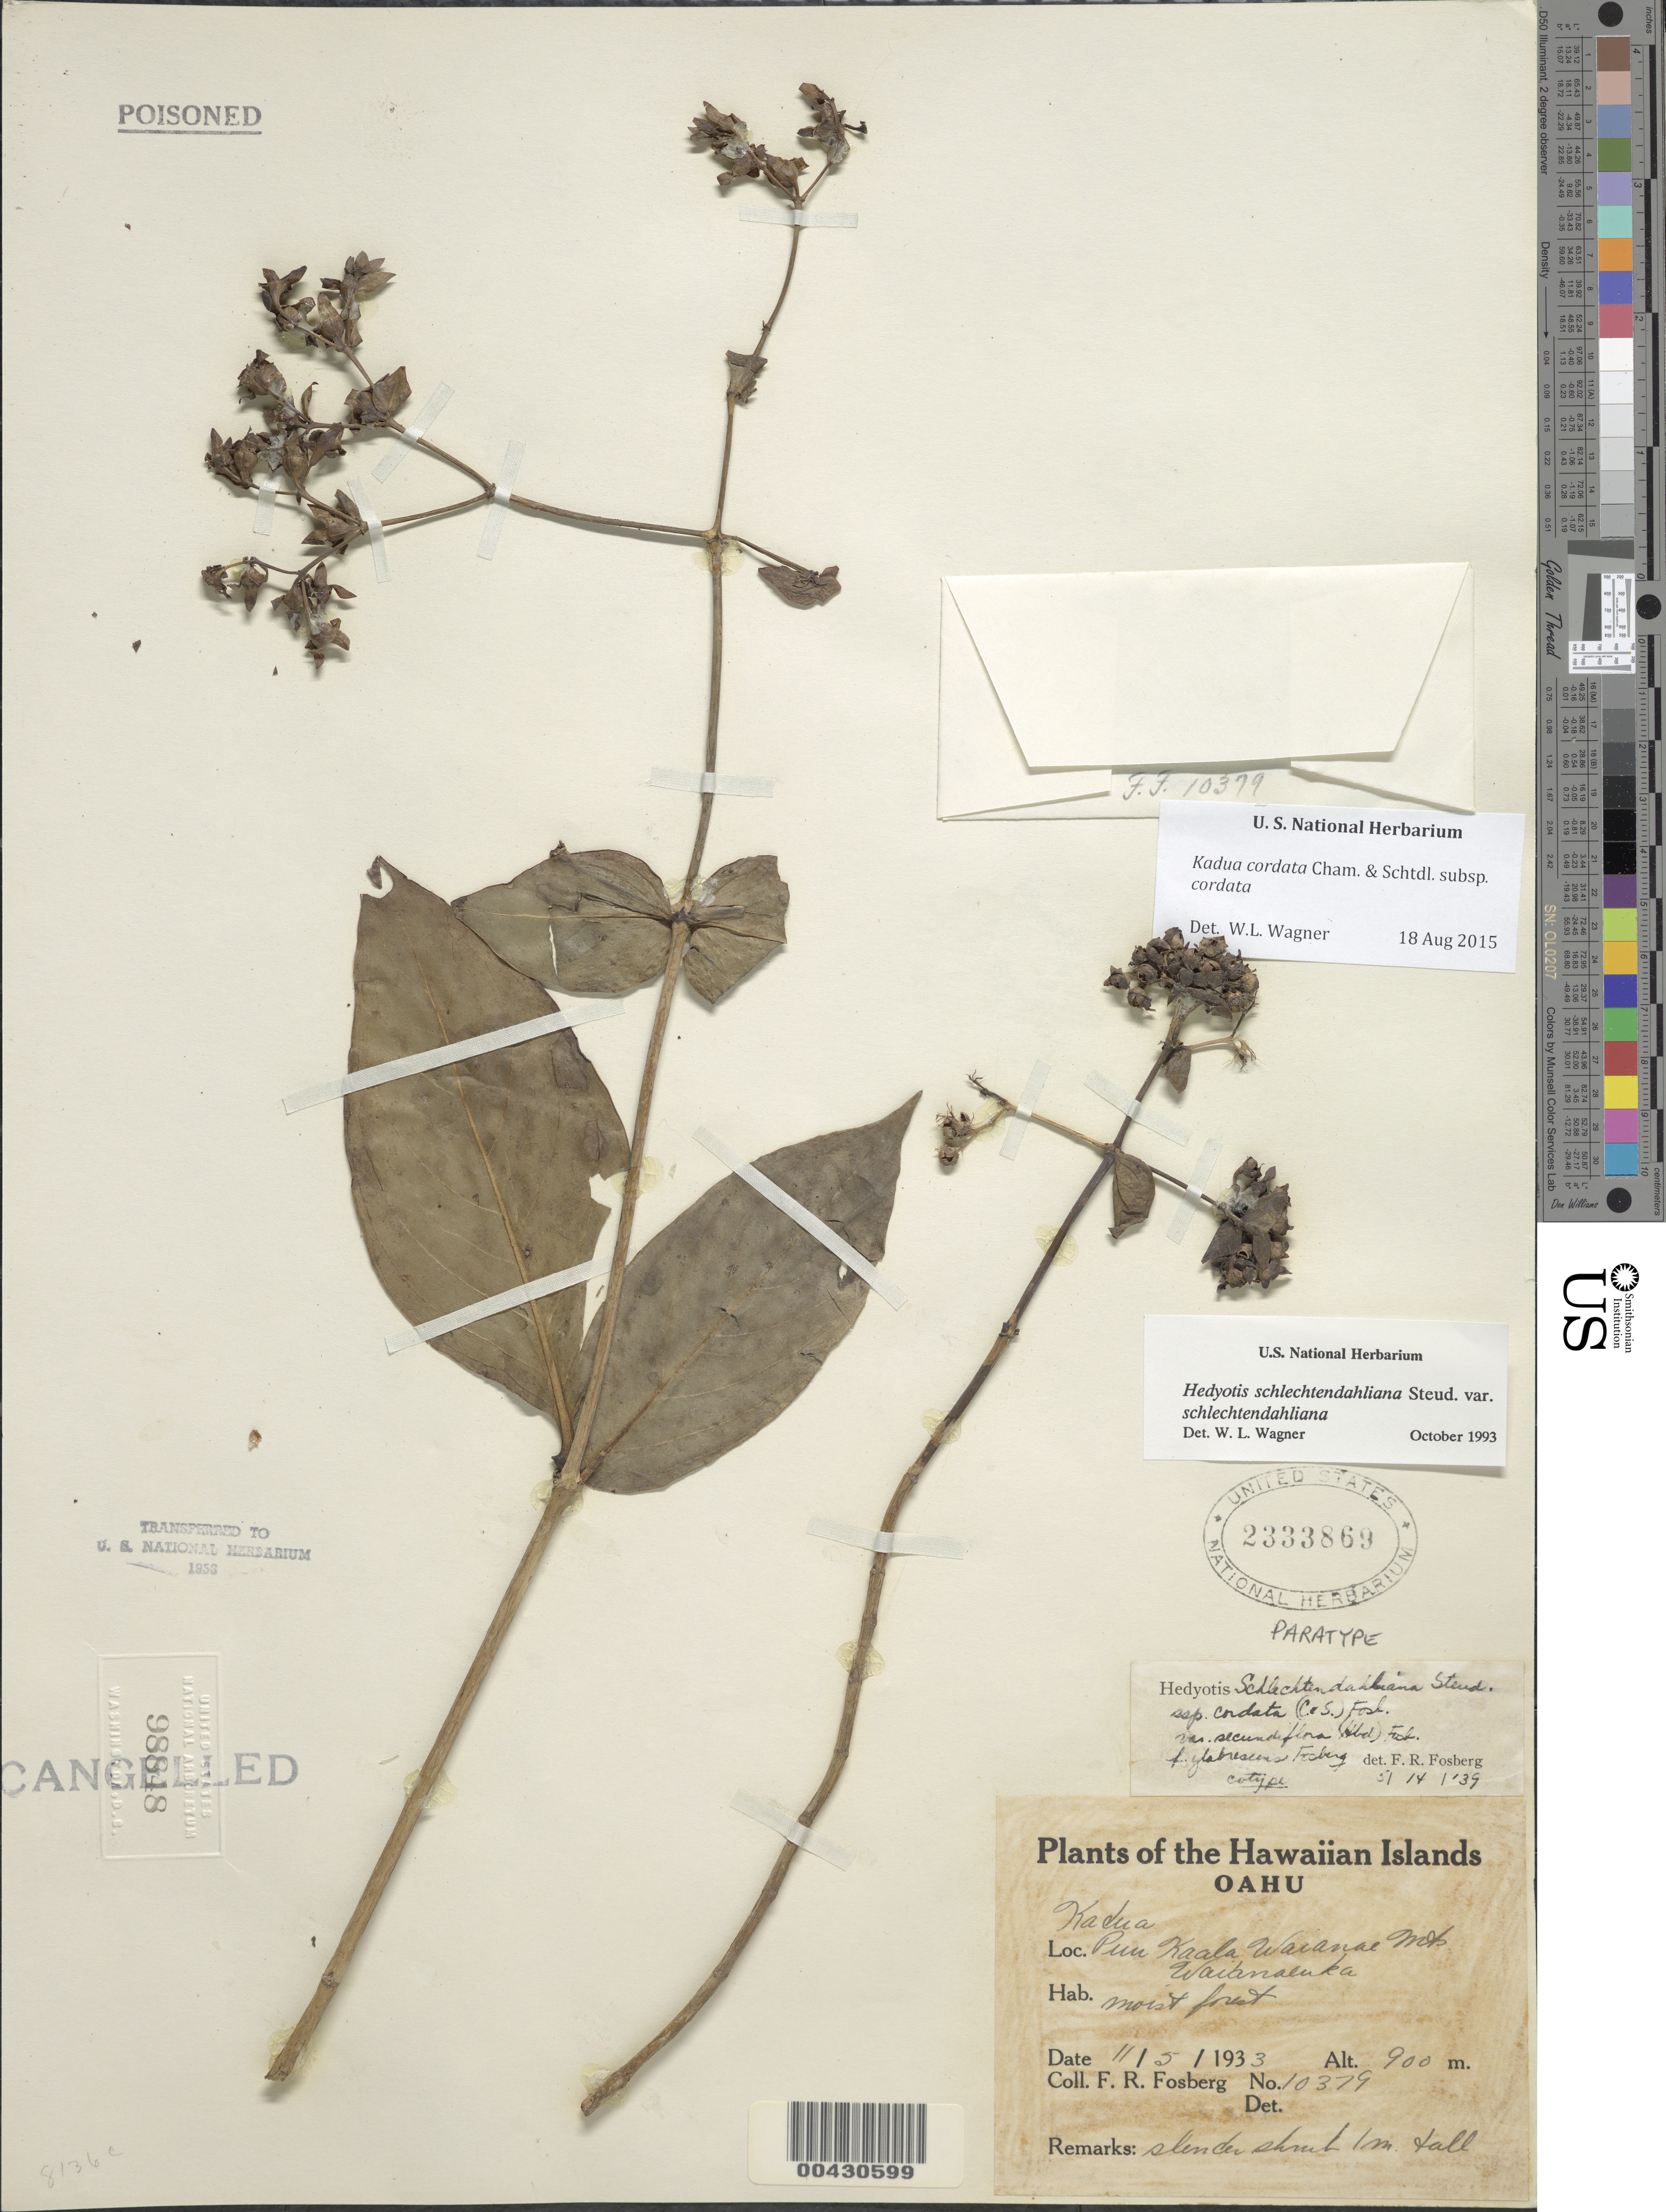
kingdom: Plantae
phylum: Tracheophyta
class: Magnoliopsida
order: Gentianales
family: Rubiaceae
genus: Kadua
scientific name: Kadua cordata subsp. cordata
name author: Cham. & Schltdl.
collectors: F. R. Fosberg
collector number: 10379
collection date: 1933-11-05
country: United States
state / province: Hawaii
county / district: Honolulu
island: Oahu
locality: Pun Kaala Waianae Mt. Waianaluka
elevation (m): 900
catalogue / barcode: US 2333869